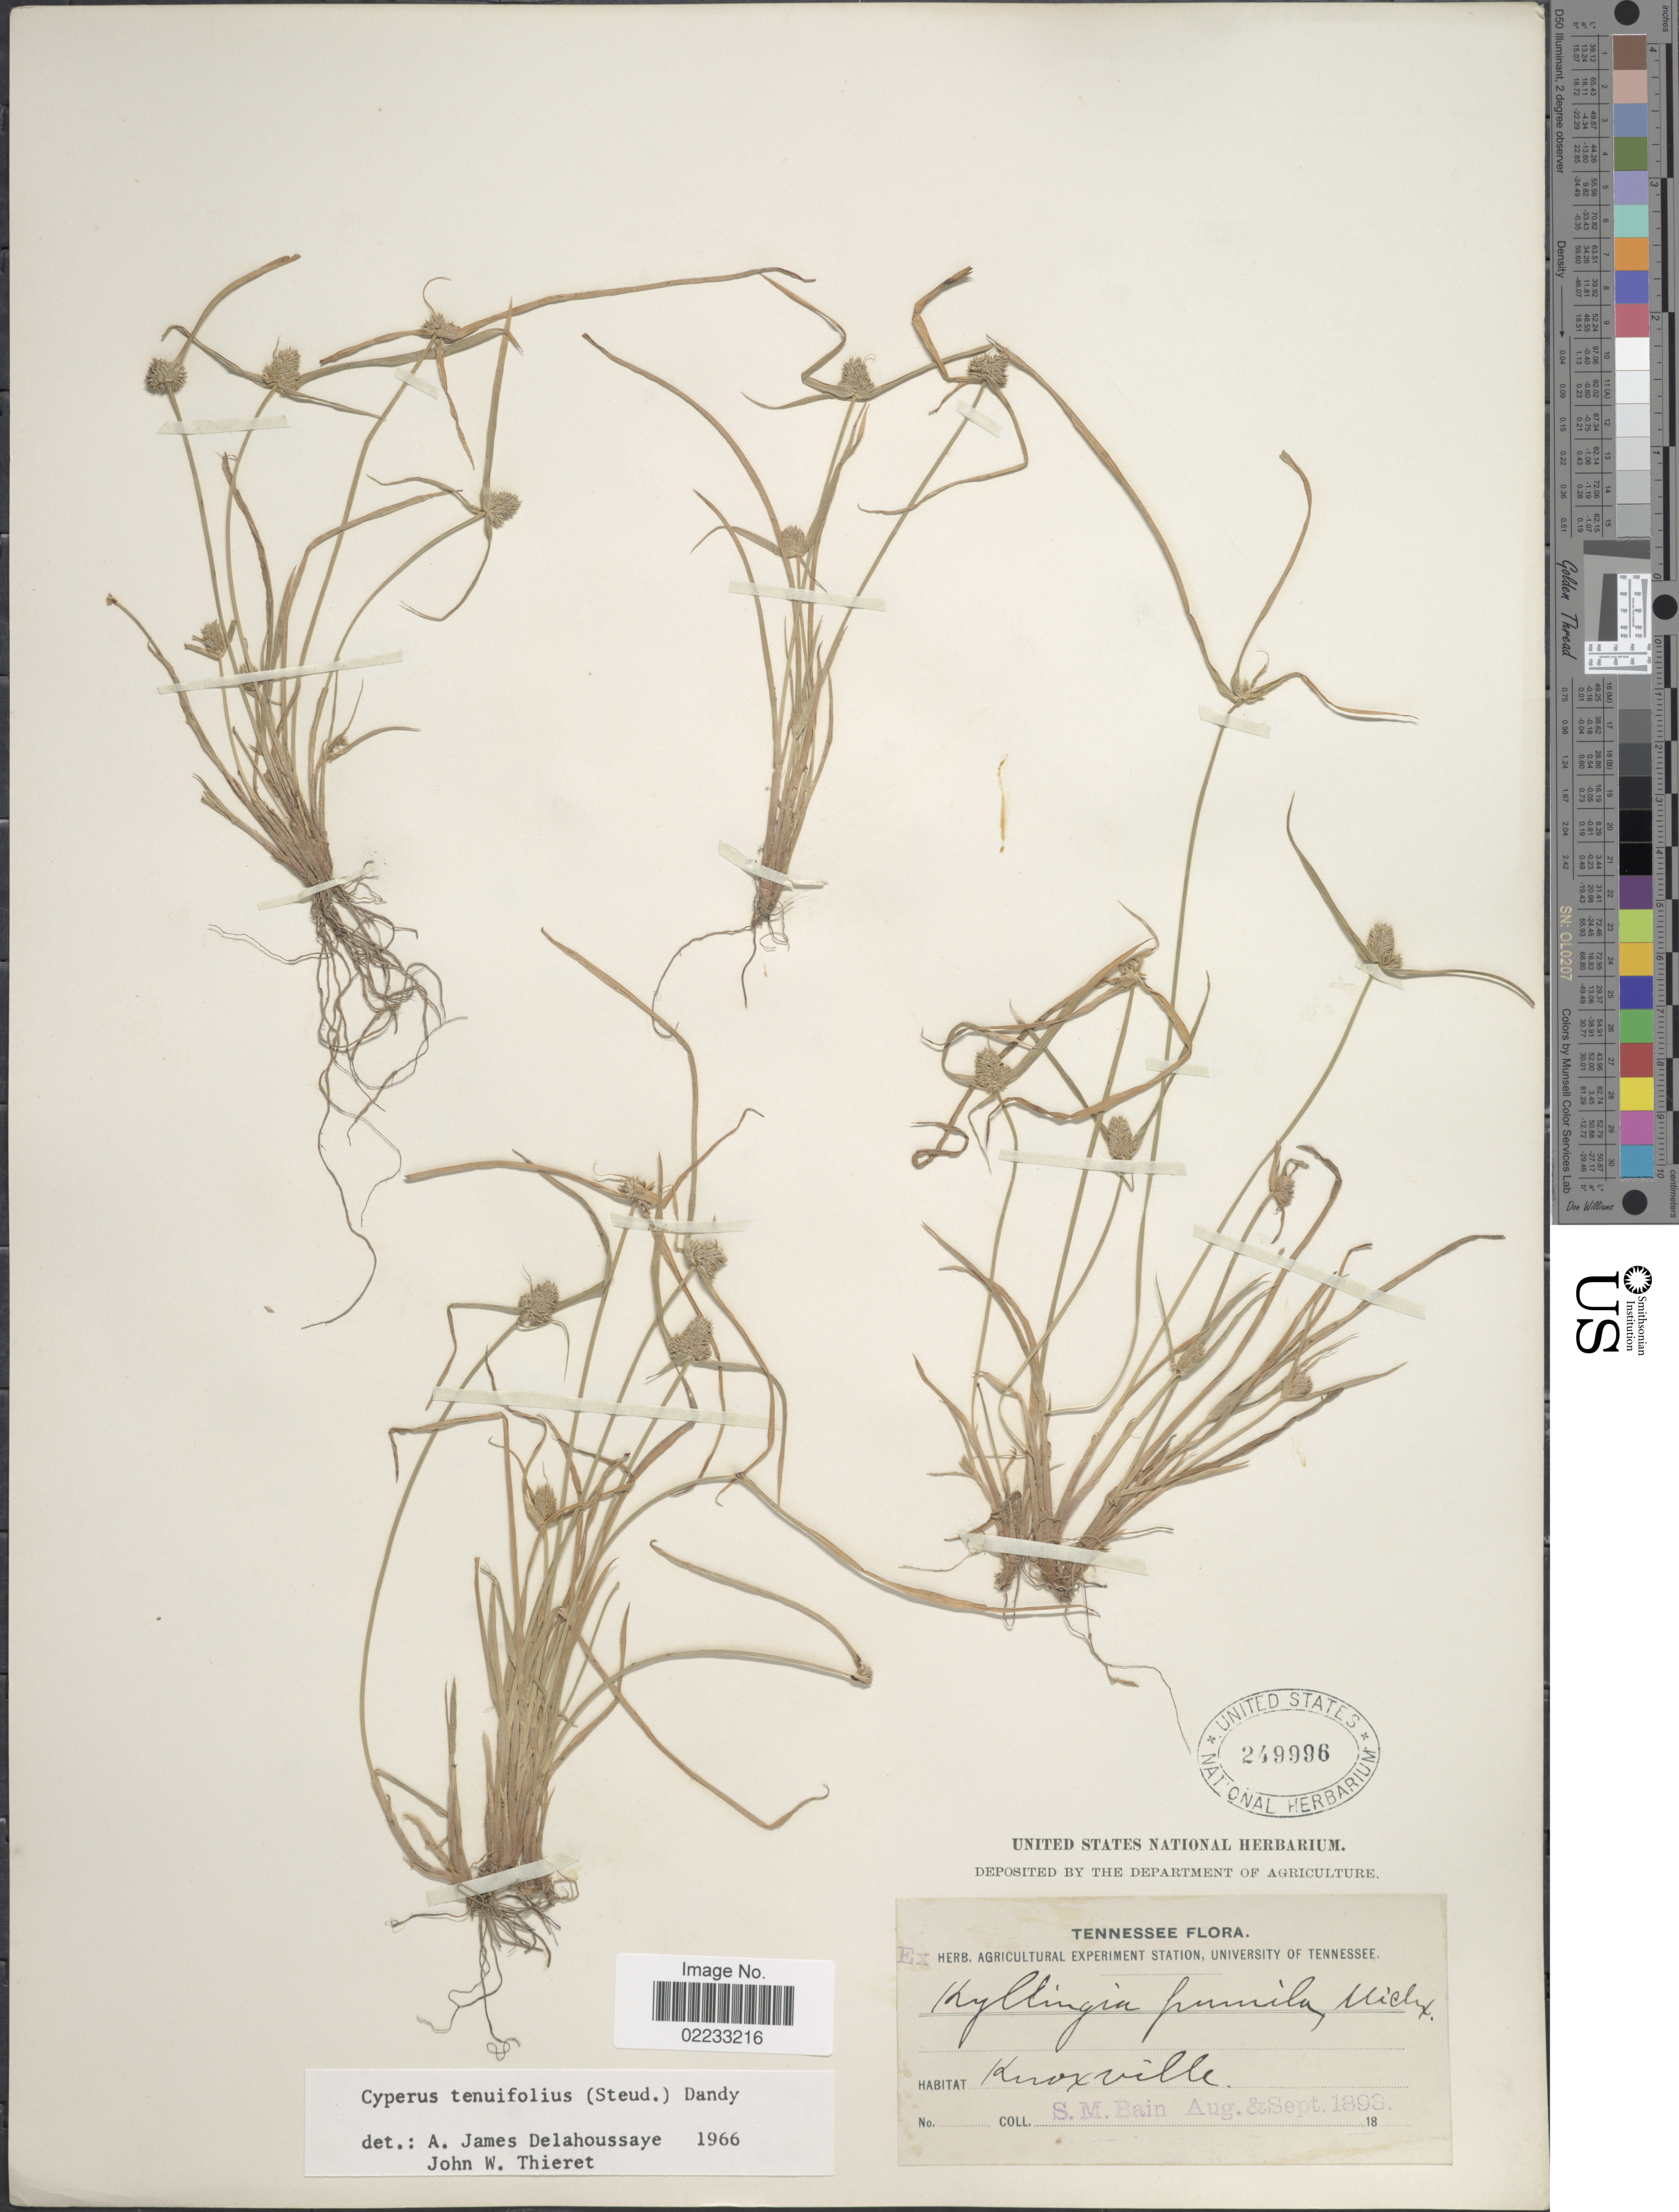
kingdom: Plantae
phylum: Tracheophyta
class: Liliopsida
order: Poales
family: Cyperaceae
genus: Cyperus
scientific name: Cyperus hortensis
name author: (Salzm. ex Steud.) Dorr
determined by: Strong, Mark T., (BOT), Smithsonian Institution - National Museum of Natural History (UNITED STATES)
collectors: S. M. Bain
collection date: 1893-08/1893-09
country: United States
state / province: Tennessee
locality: Knoxville.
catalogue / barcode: US 249996